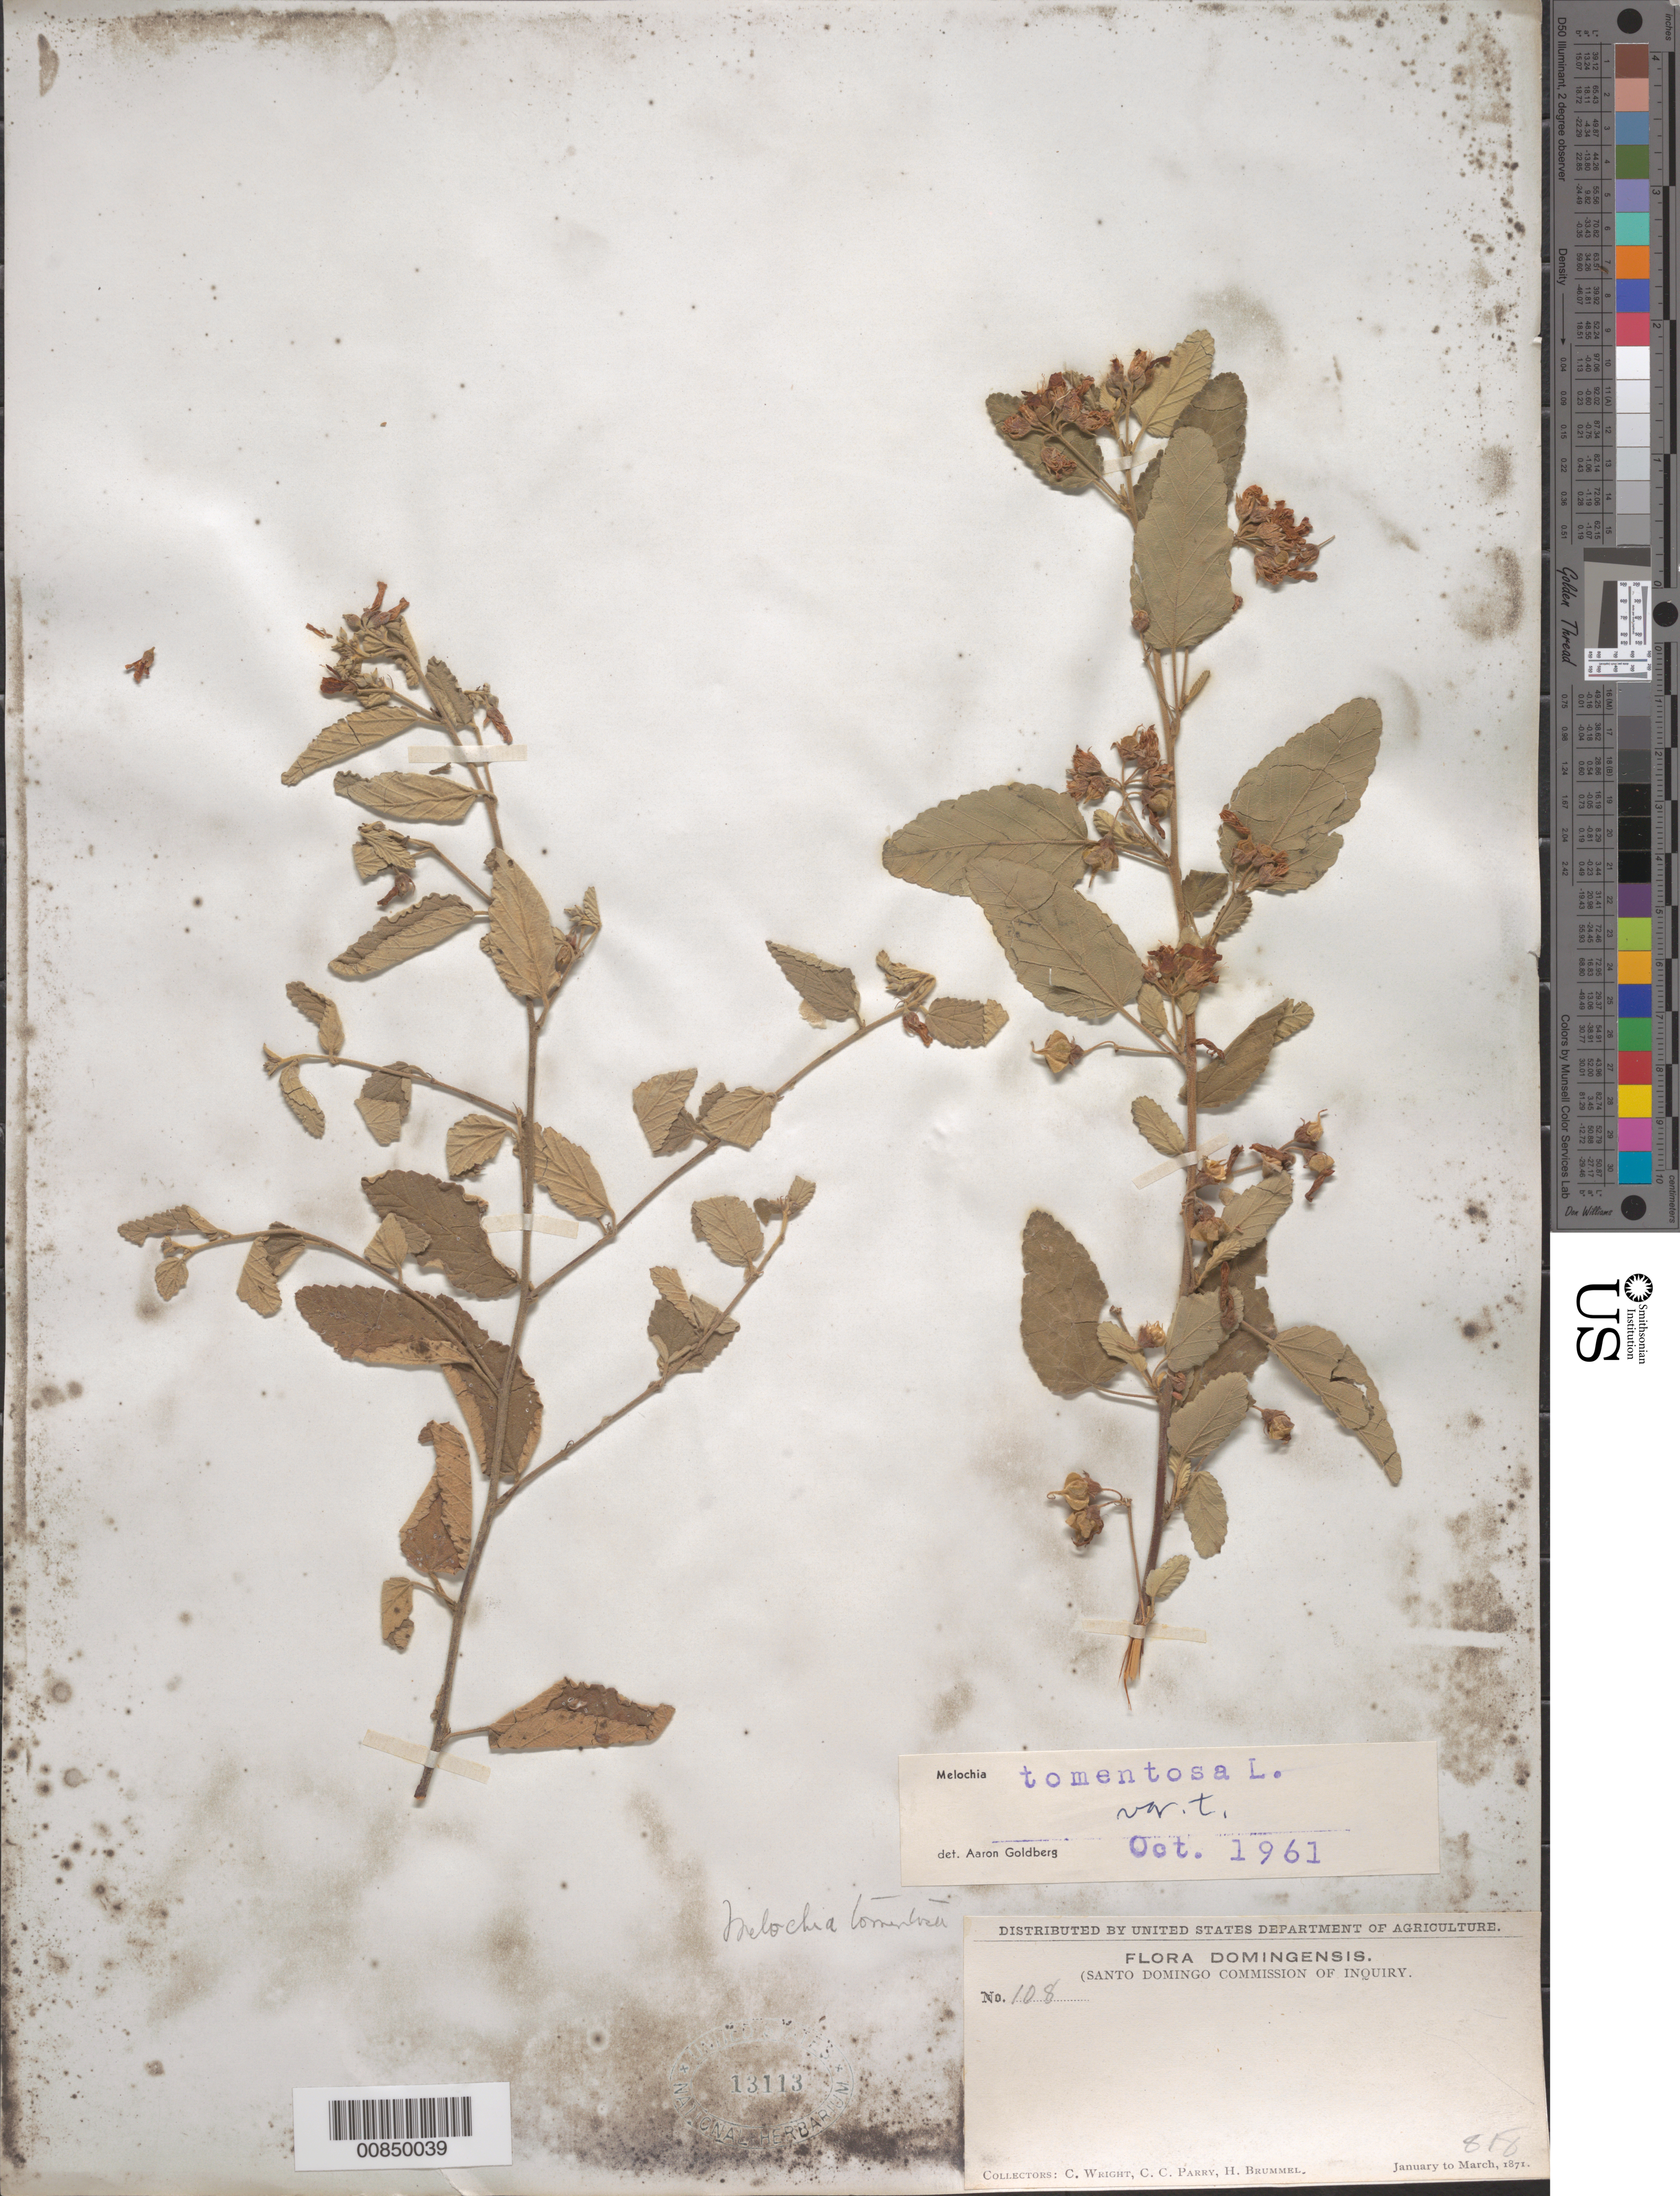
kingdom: Plantae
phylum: Tracheophyta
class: Magnoliopsida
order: Malvales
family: Malvaceae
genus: Melochia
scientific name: Melochia tomentosa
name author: L.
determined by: Goldberg, Aaron, (US), NMNH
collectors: C. Wright, C. C. Parry & H. Brummel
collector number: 108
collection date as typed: Jan 1871 to -- Mar 1871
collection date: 1871-01/1871-03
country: Dominican Republic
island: Hispaniola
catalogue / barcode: US 13113